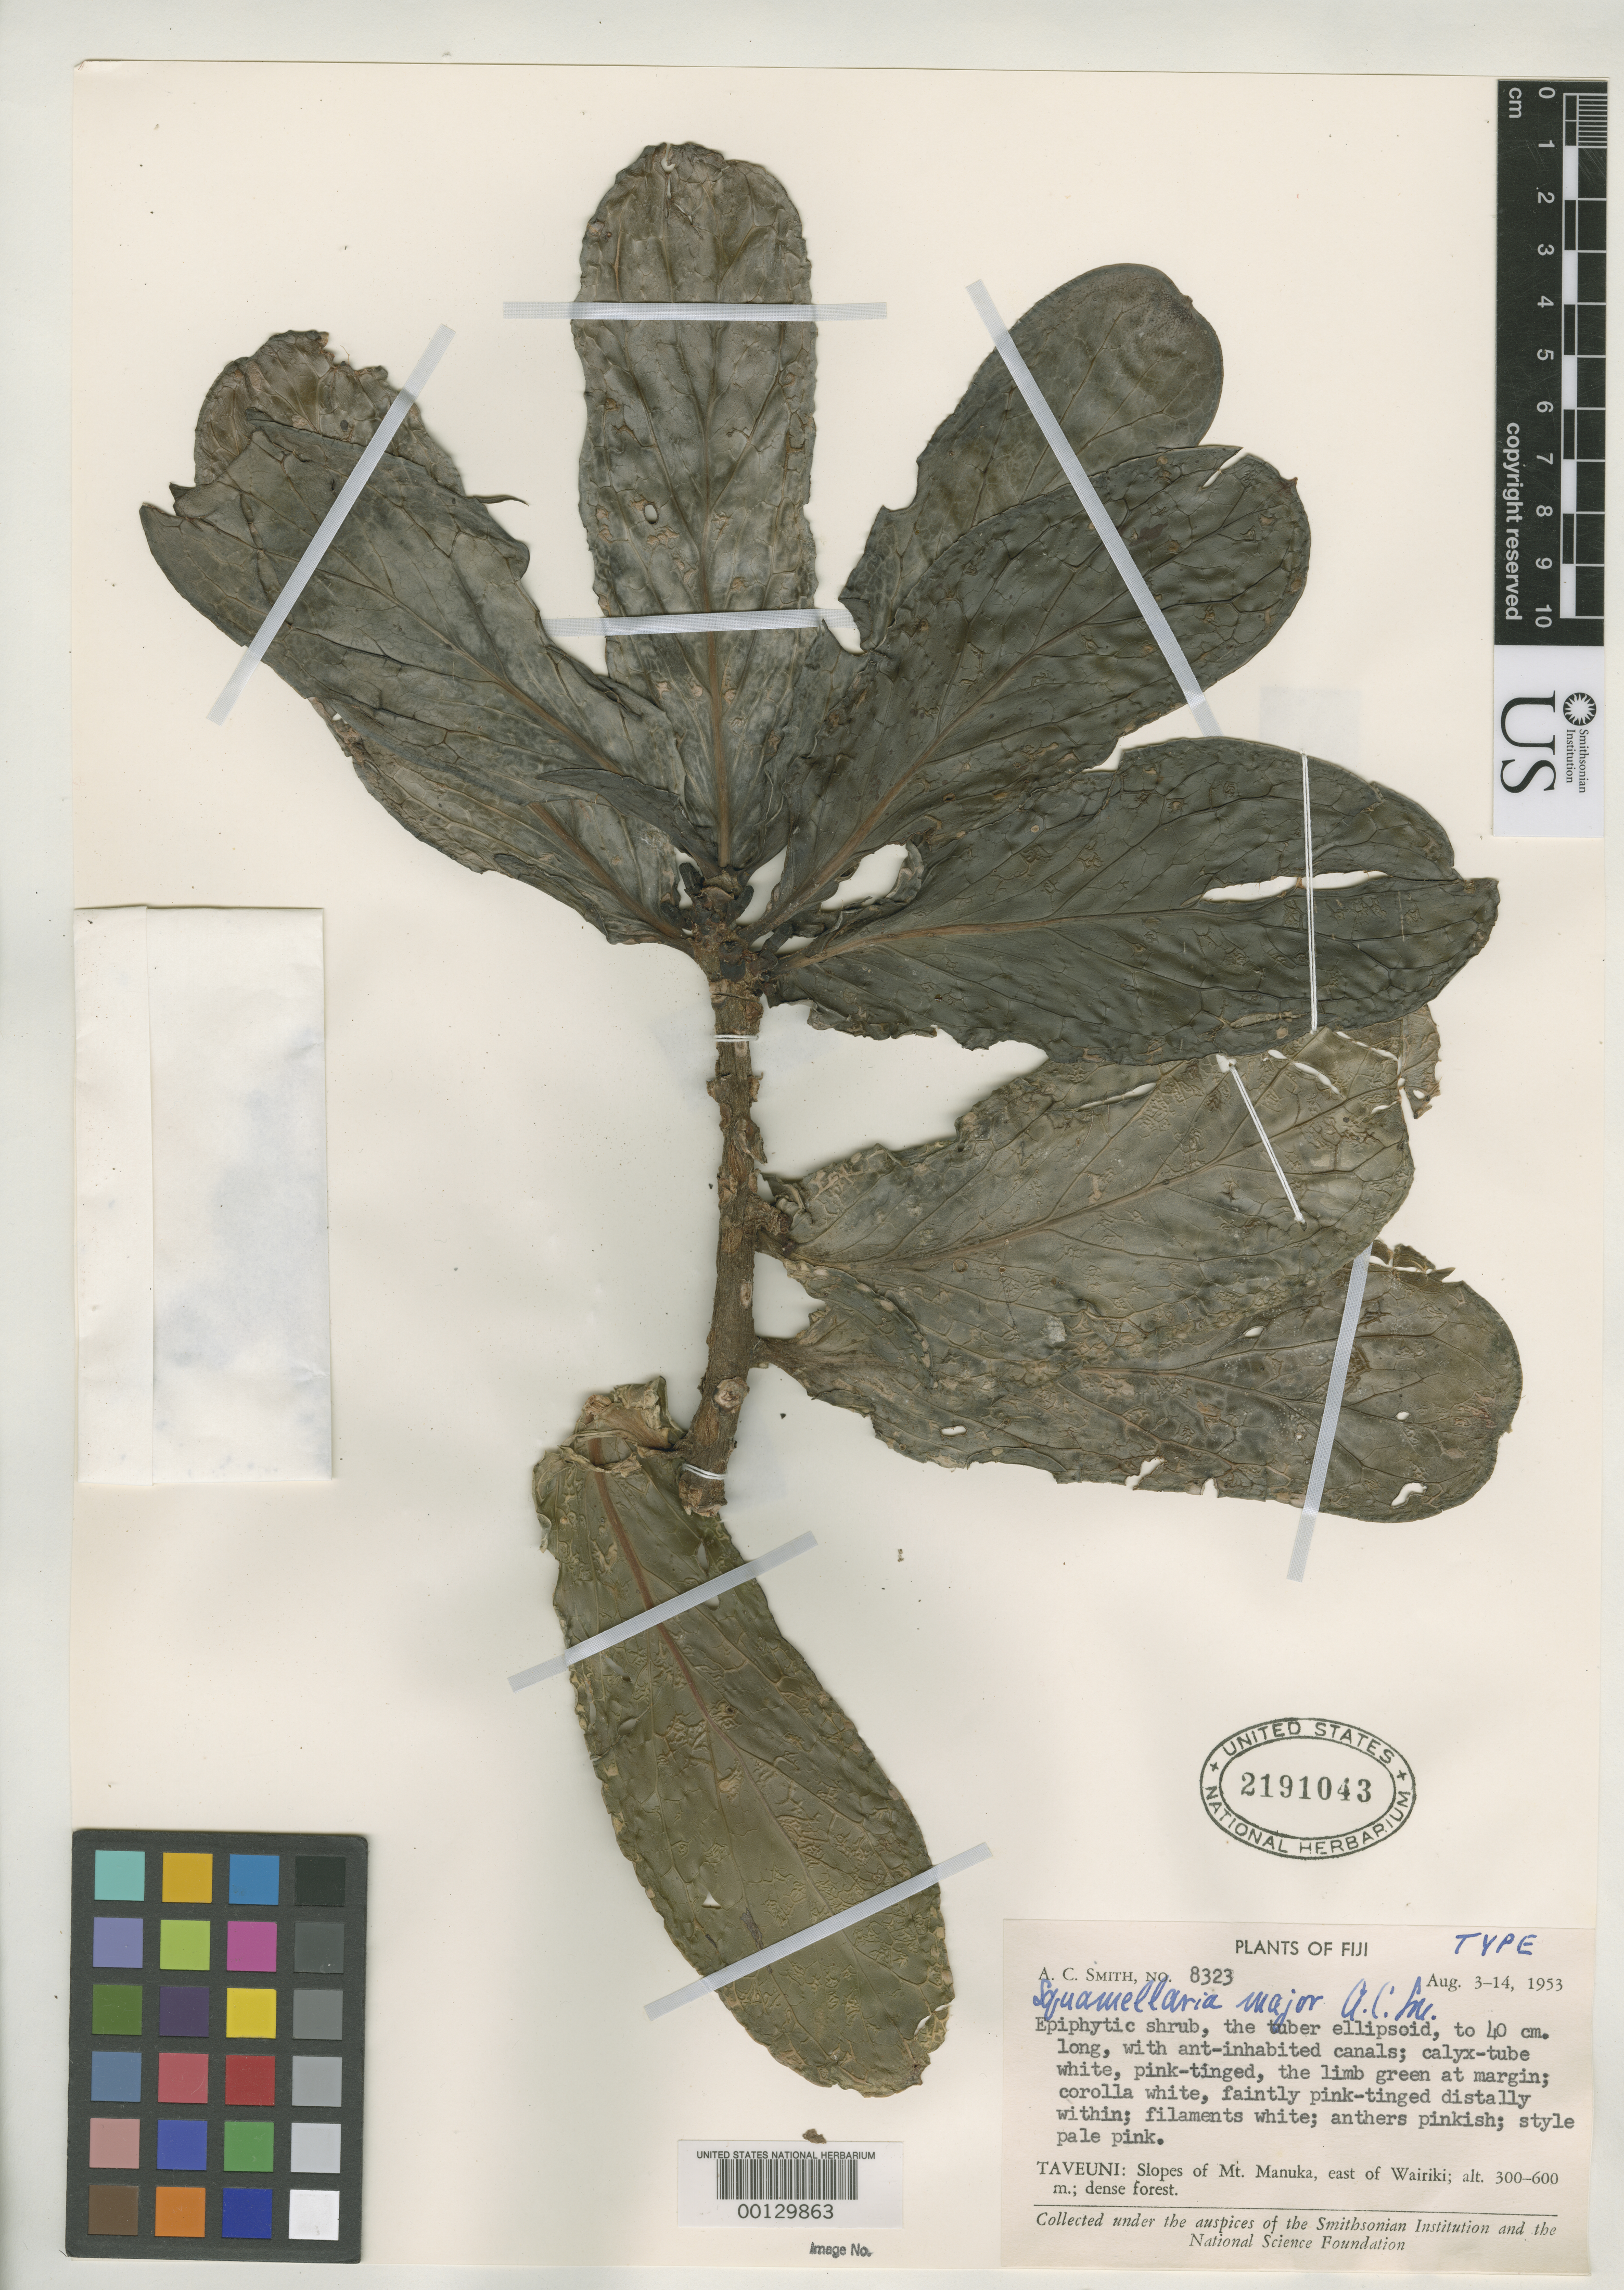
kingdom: Plantae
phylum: Tracheophyta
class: Magnoliopsida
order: Gentianales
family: Rubiaceae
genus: Squamellaria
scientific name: Squamellaria major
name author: A.C. Sm.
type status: Holotype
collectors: A. C. Smith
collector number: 8323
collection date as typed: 14 Aug 1953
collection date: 1953-08-14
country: Fiji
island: Taveuni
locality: Mt. Manuka, east of Wairiki. [Vanua Levu Group]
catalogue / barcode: US 2191043